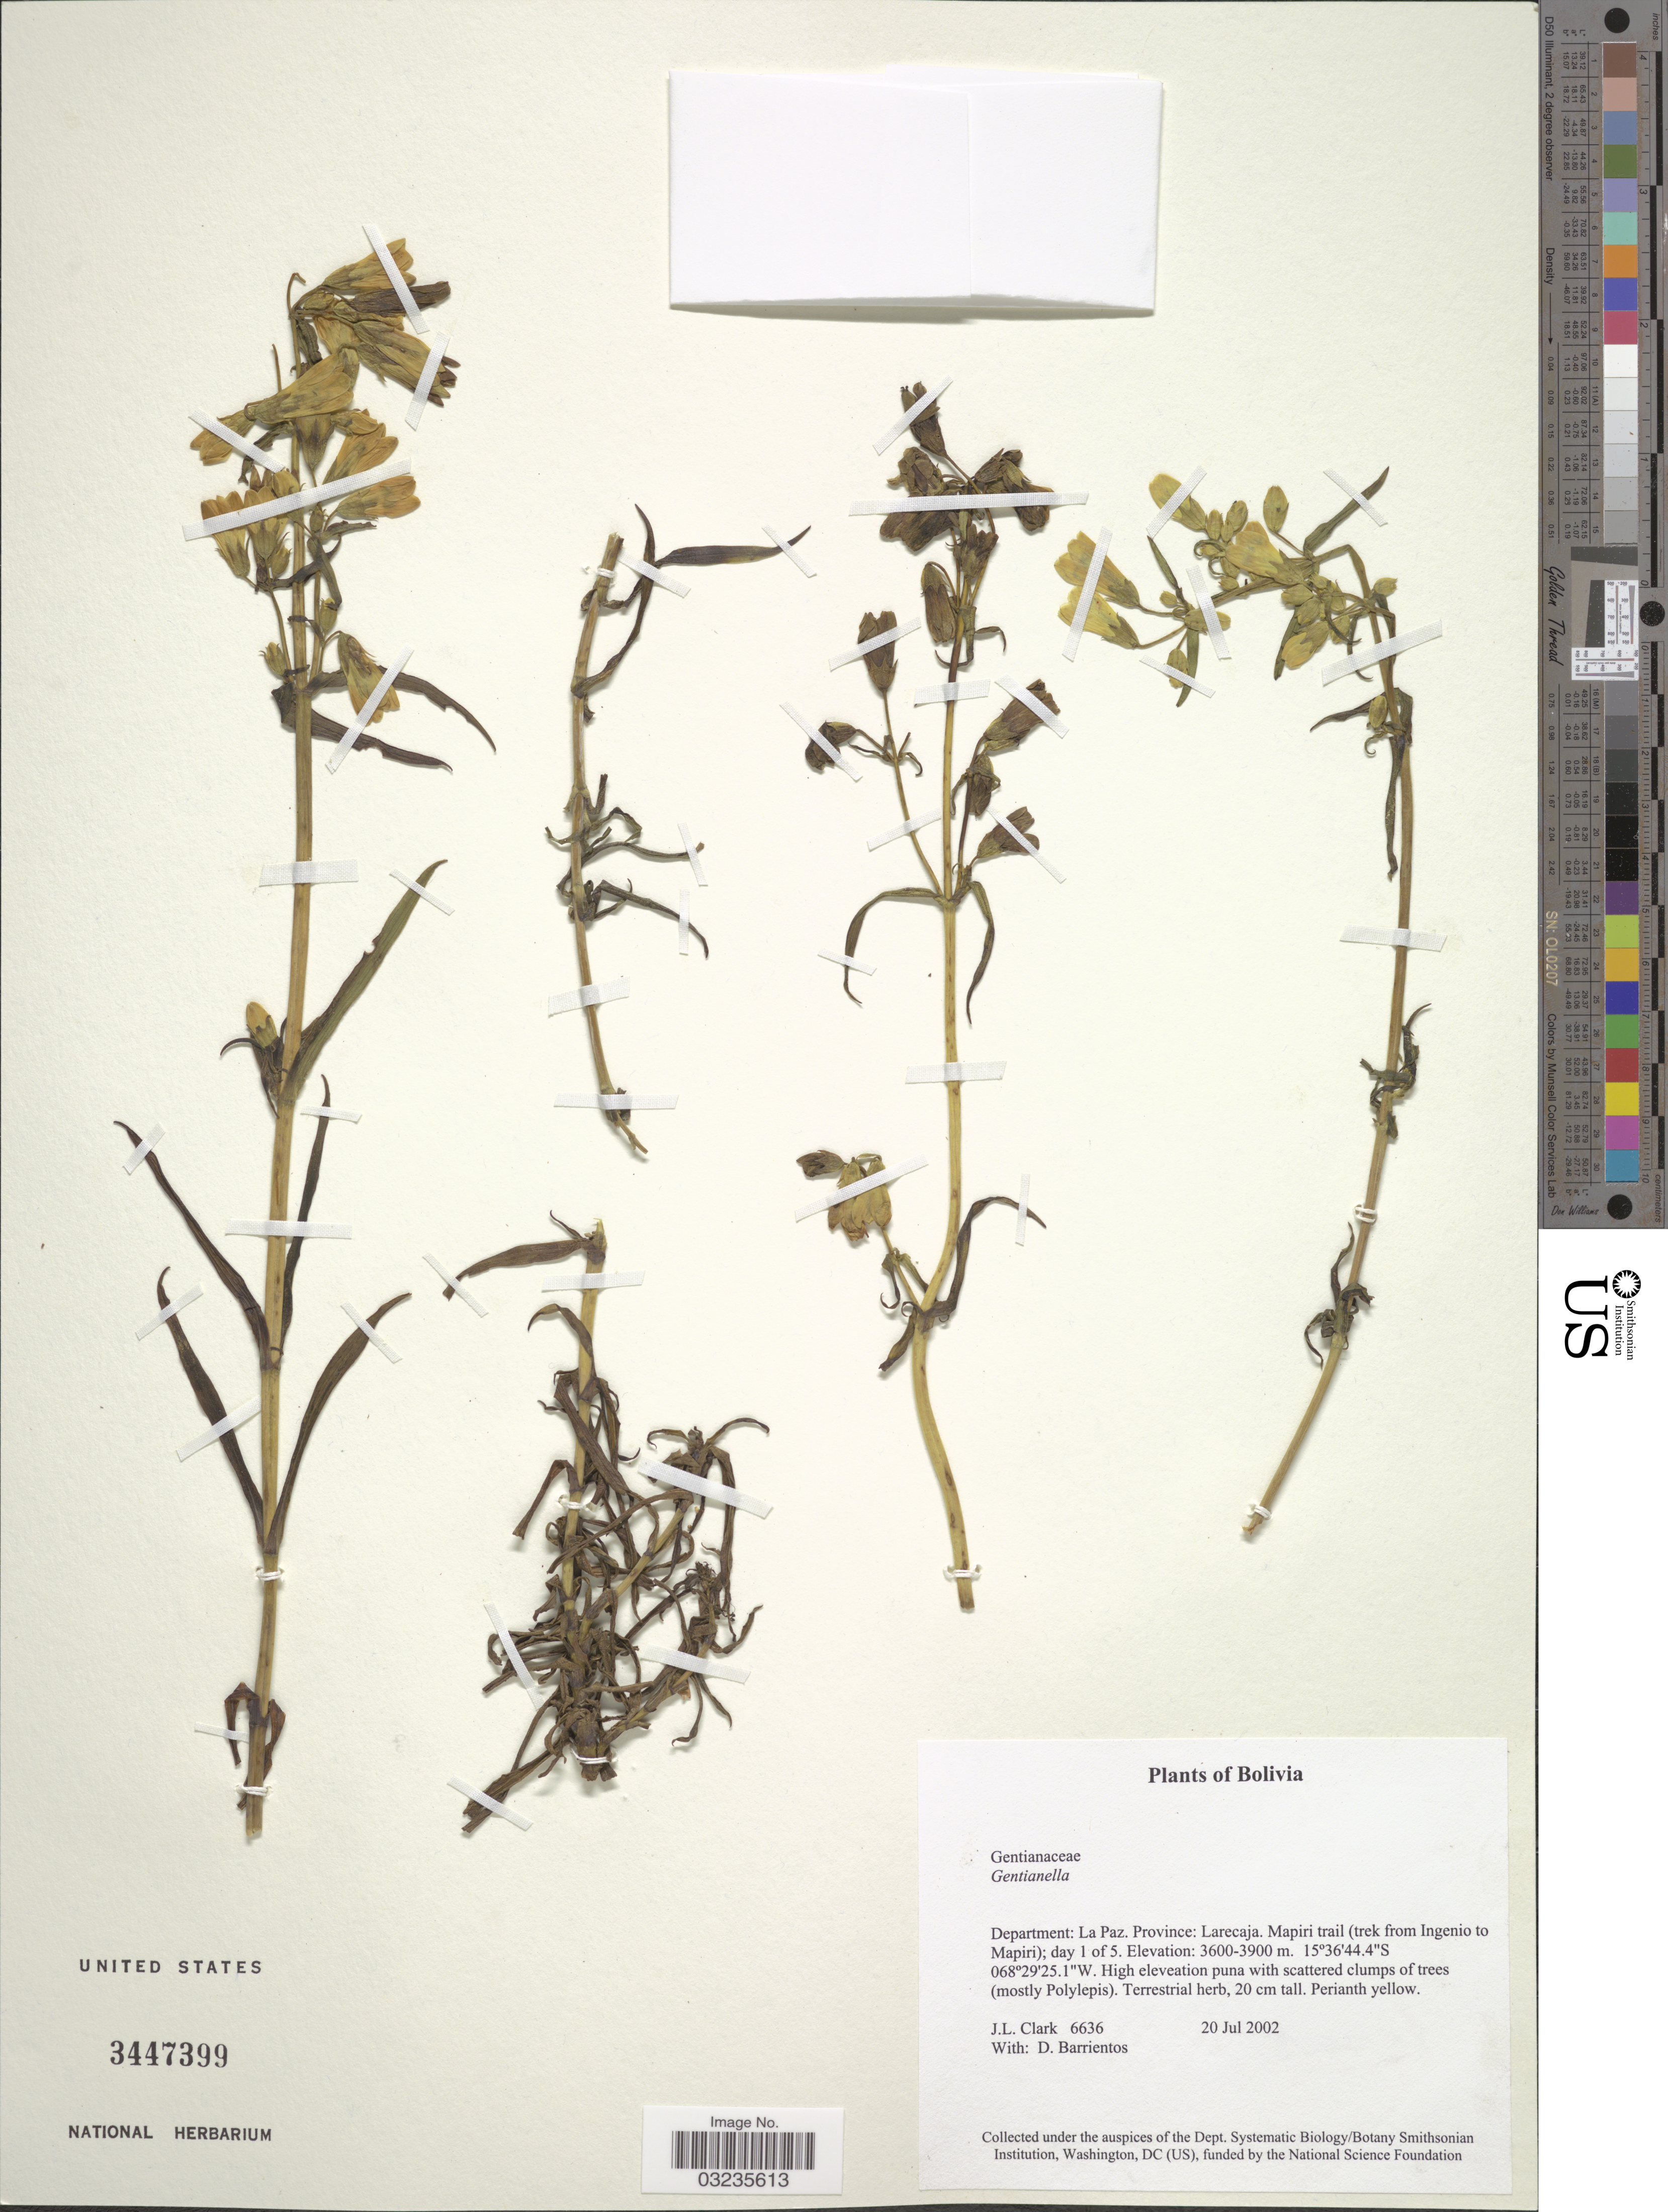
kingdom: Plantae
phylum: Tracheophyta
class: Magnoliopsida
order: Gentianales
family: Gentianaceae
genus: Gentiana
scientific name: Gentiana sp.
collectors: J. L. Clark & D. Barrientos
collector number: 6636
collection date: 2002-07-20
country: Bolivia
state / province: La Paz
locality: Department: La Paz. Province: Larecaja. Mapiri trail (trek from Ingenio to Mapiri); day 1 of 5.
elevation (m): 3600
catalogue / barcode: US 3447399